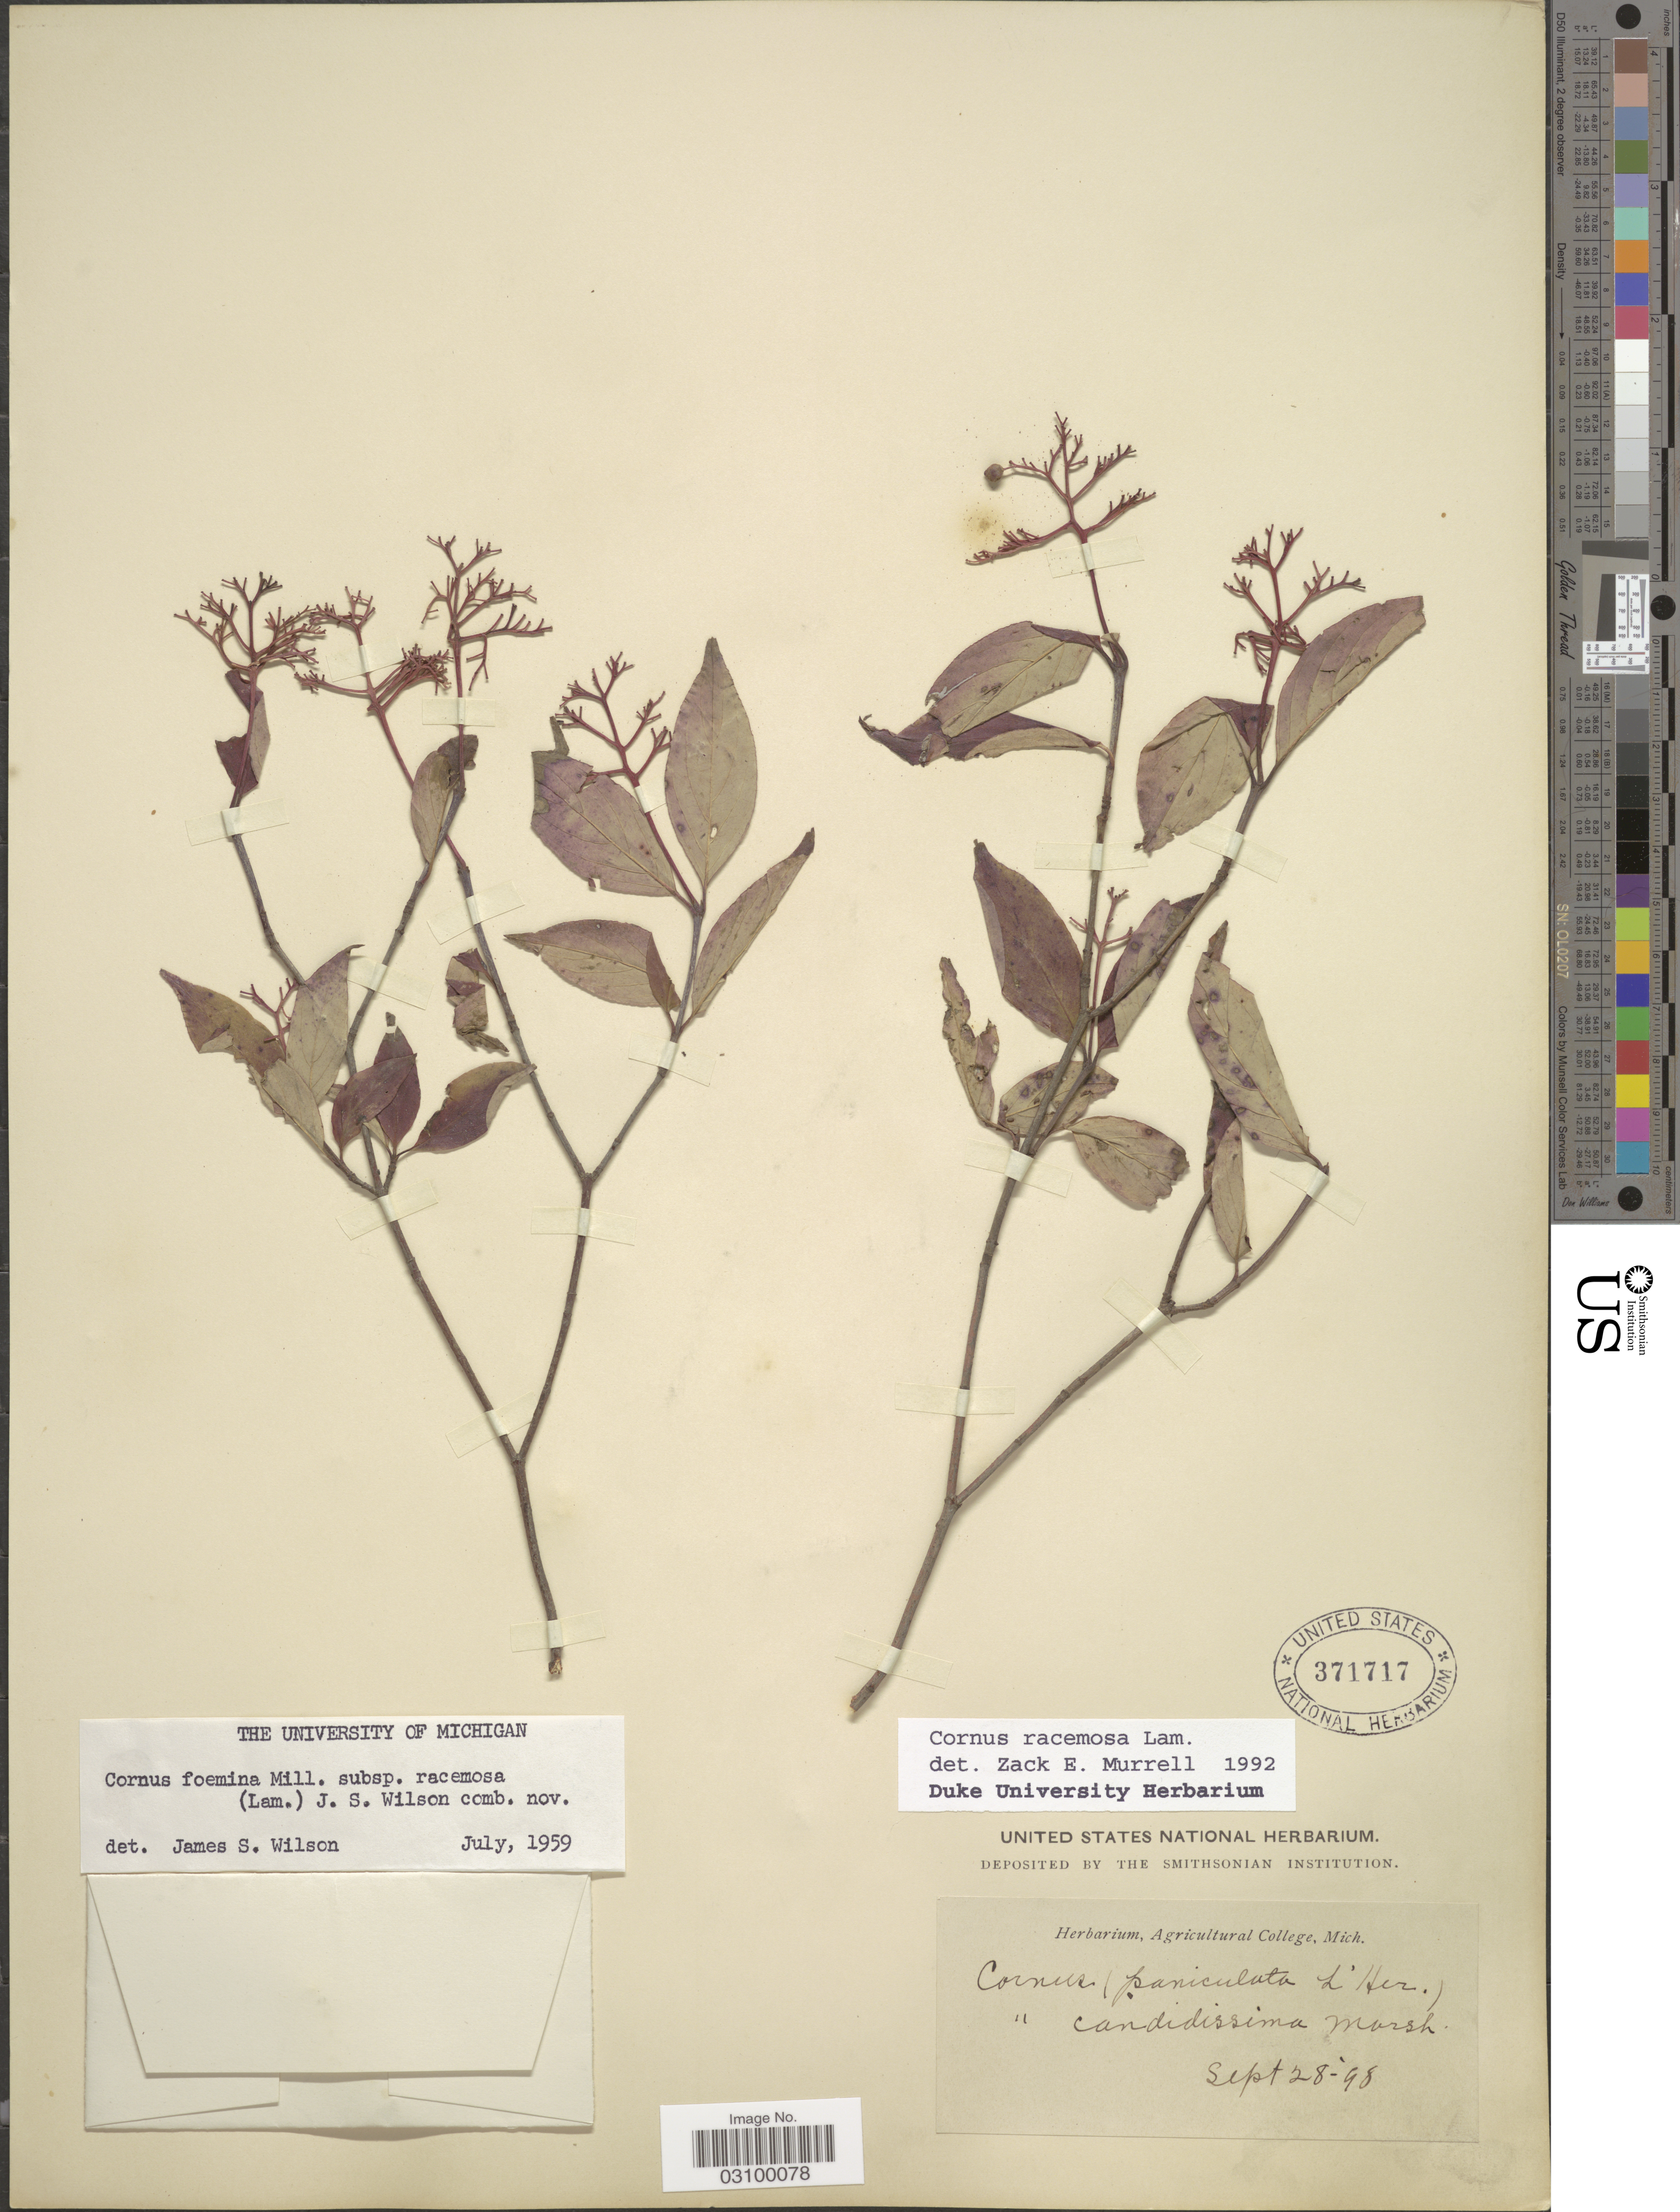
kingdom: Plantae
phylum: Tracheophyta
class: Magnoliopsida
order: Cornales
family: Cornaceae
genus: Cornus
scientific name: Cornus racemosa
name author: Lam.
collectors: Ex herb. Agricultural College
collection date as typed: Transcribed d/m/y: 28/9/98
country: United States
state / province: Michigan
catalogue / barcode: US 371717